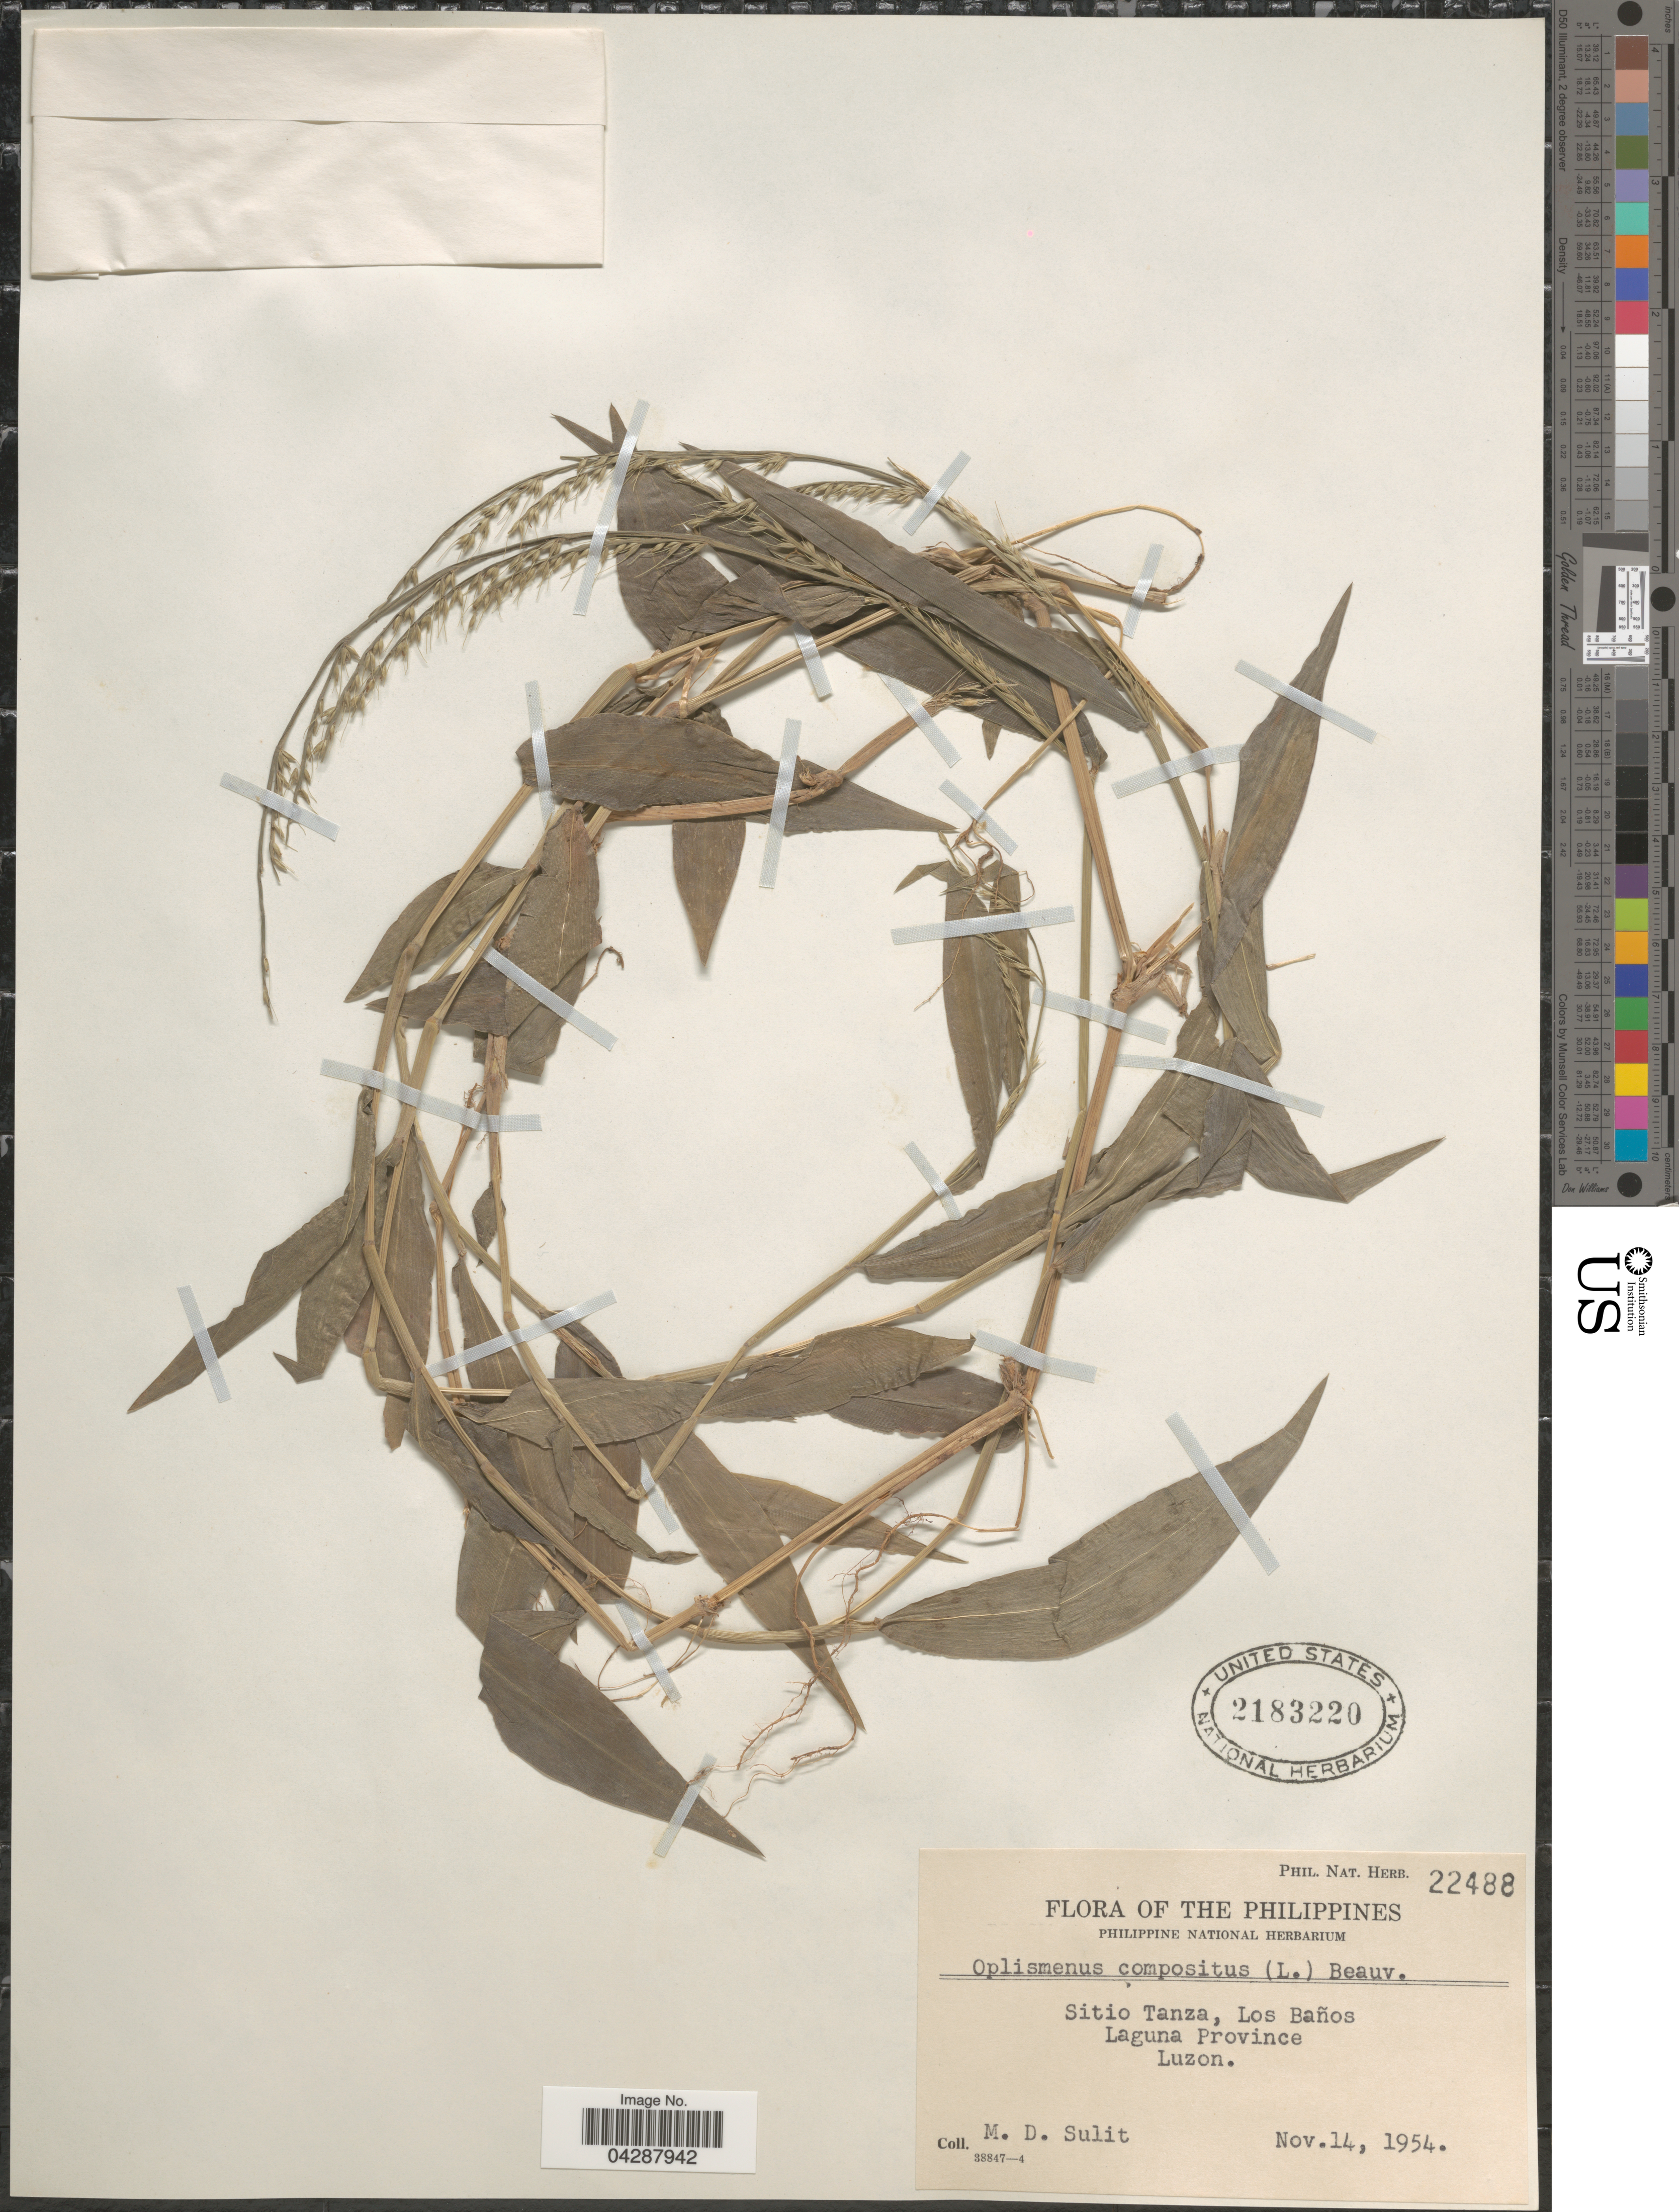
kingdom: Plantae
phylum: Tracheophyta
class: Liliopsida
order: Poales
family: Poaceae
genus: Oplismenus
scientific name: Oplismenus compositus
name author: (L.) P. Beauv.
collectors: M. Sulit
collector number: Phil. Nat. Herb. 22488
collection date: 1954-11-14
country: Philippines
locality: Sitio Tanza, Los Baños. Laguna Province. Luzon.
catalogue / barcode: US 2183220